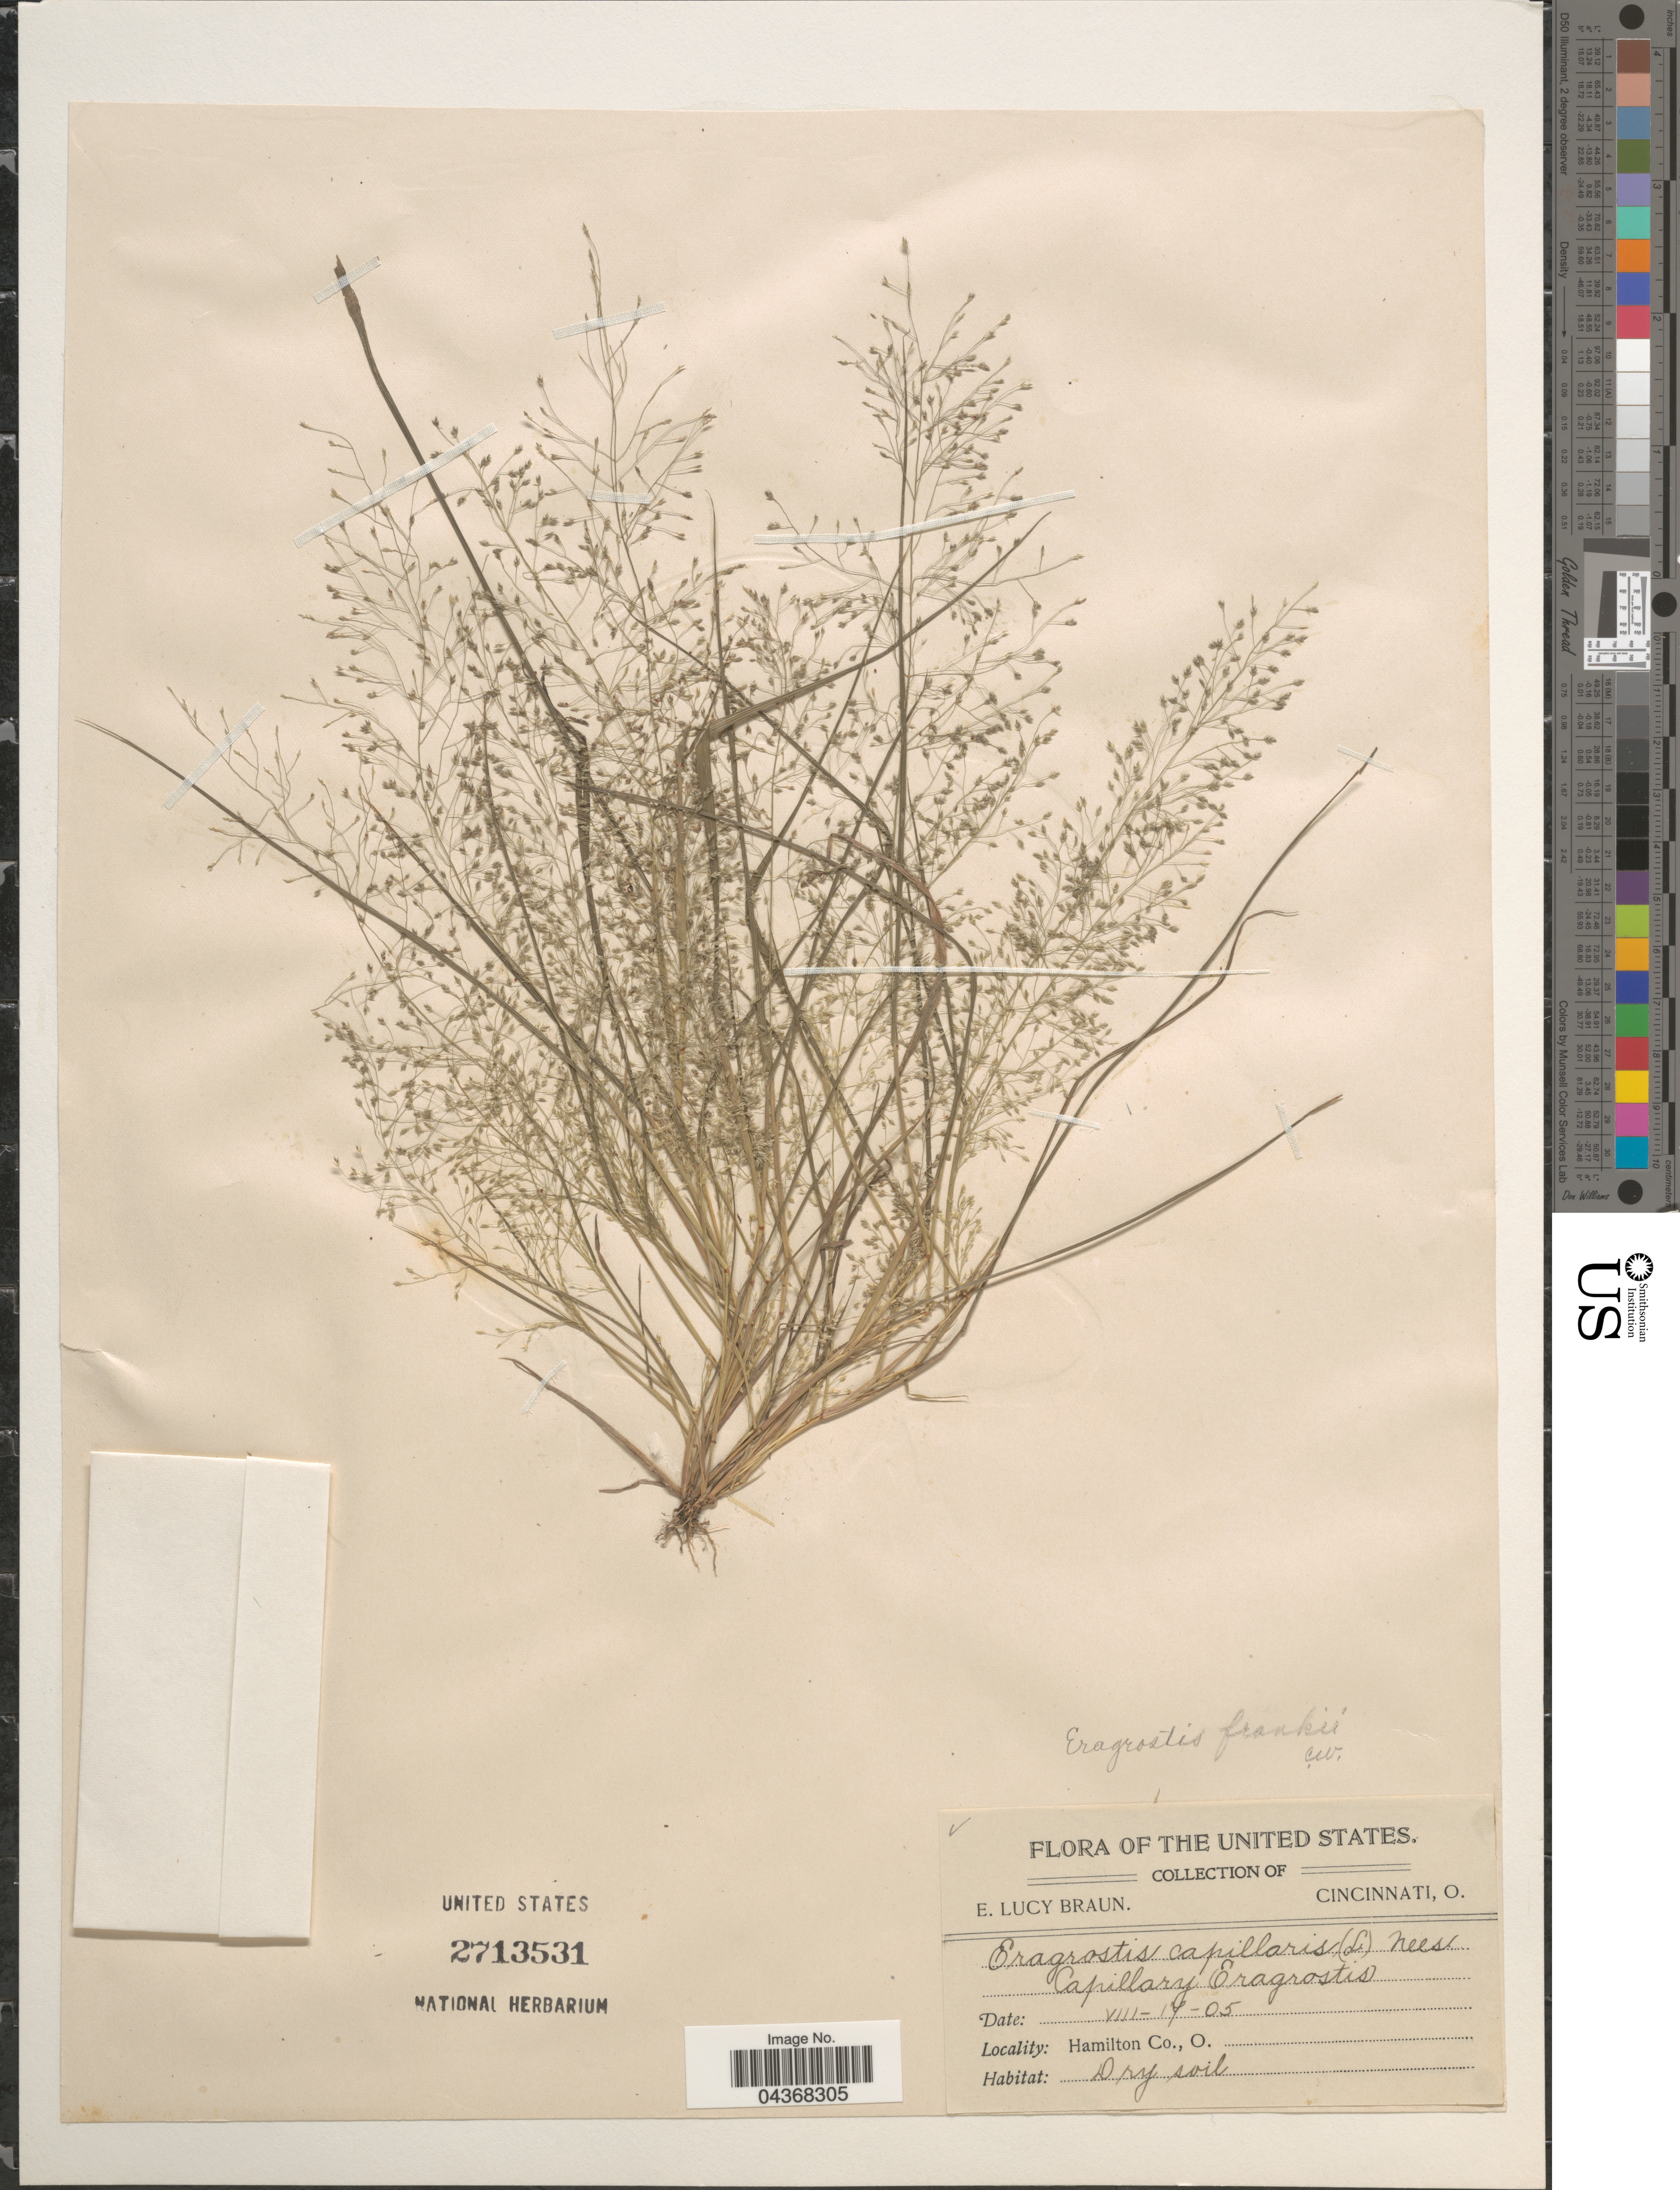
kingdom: Plantae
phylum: Tracheophyta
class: Liliopsida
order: Poales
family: Poaceae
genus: Eragrostis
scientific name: Eragrostis frankii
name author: C.A. Mey. ex Steud.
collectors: E. L. Braun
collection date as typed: Transcribed d/m/y: 17/8/5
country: United States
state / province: Ohio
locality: Hamilton Co.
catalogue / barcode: US 2713531